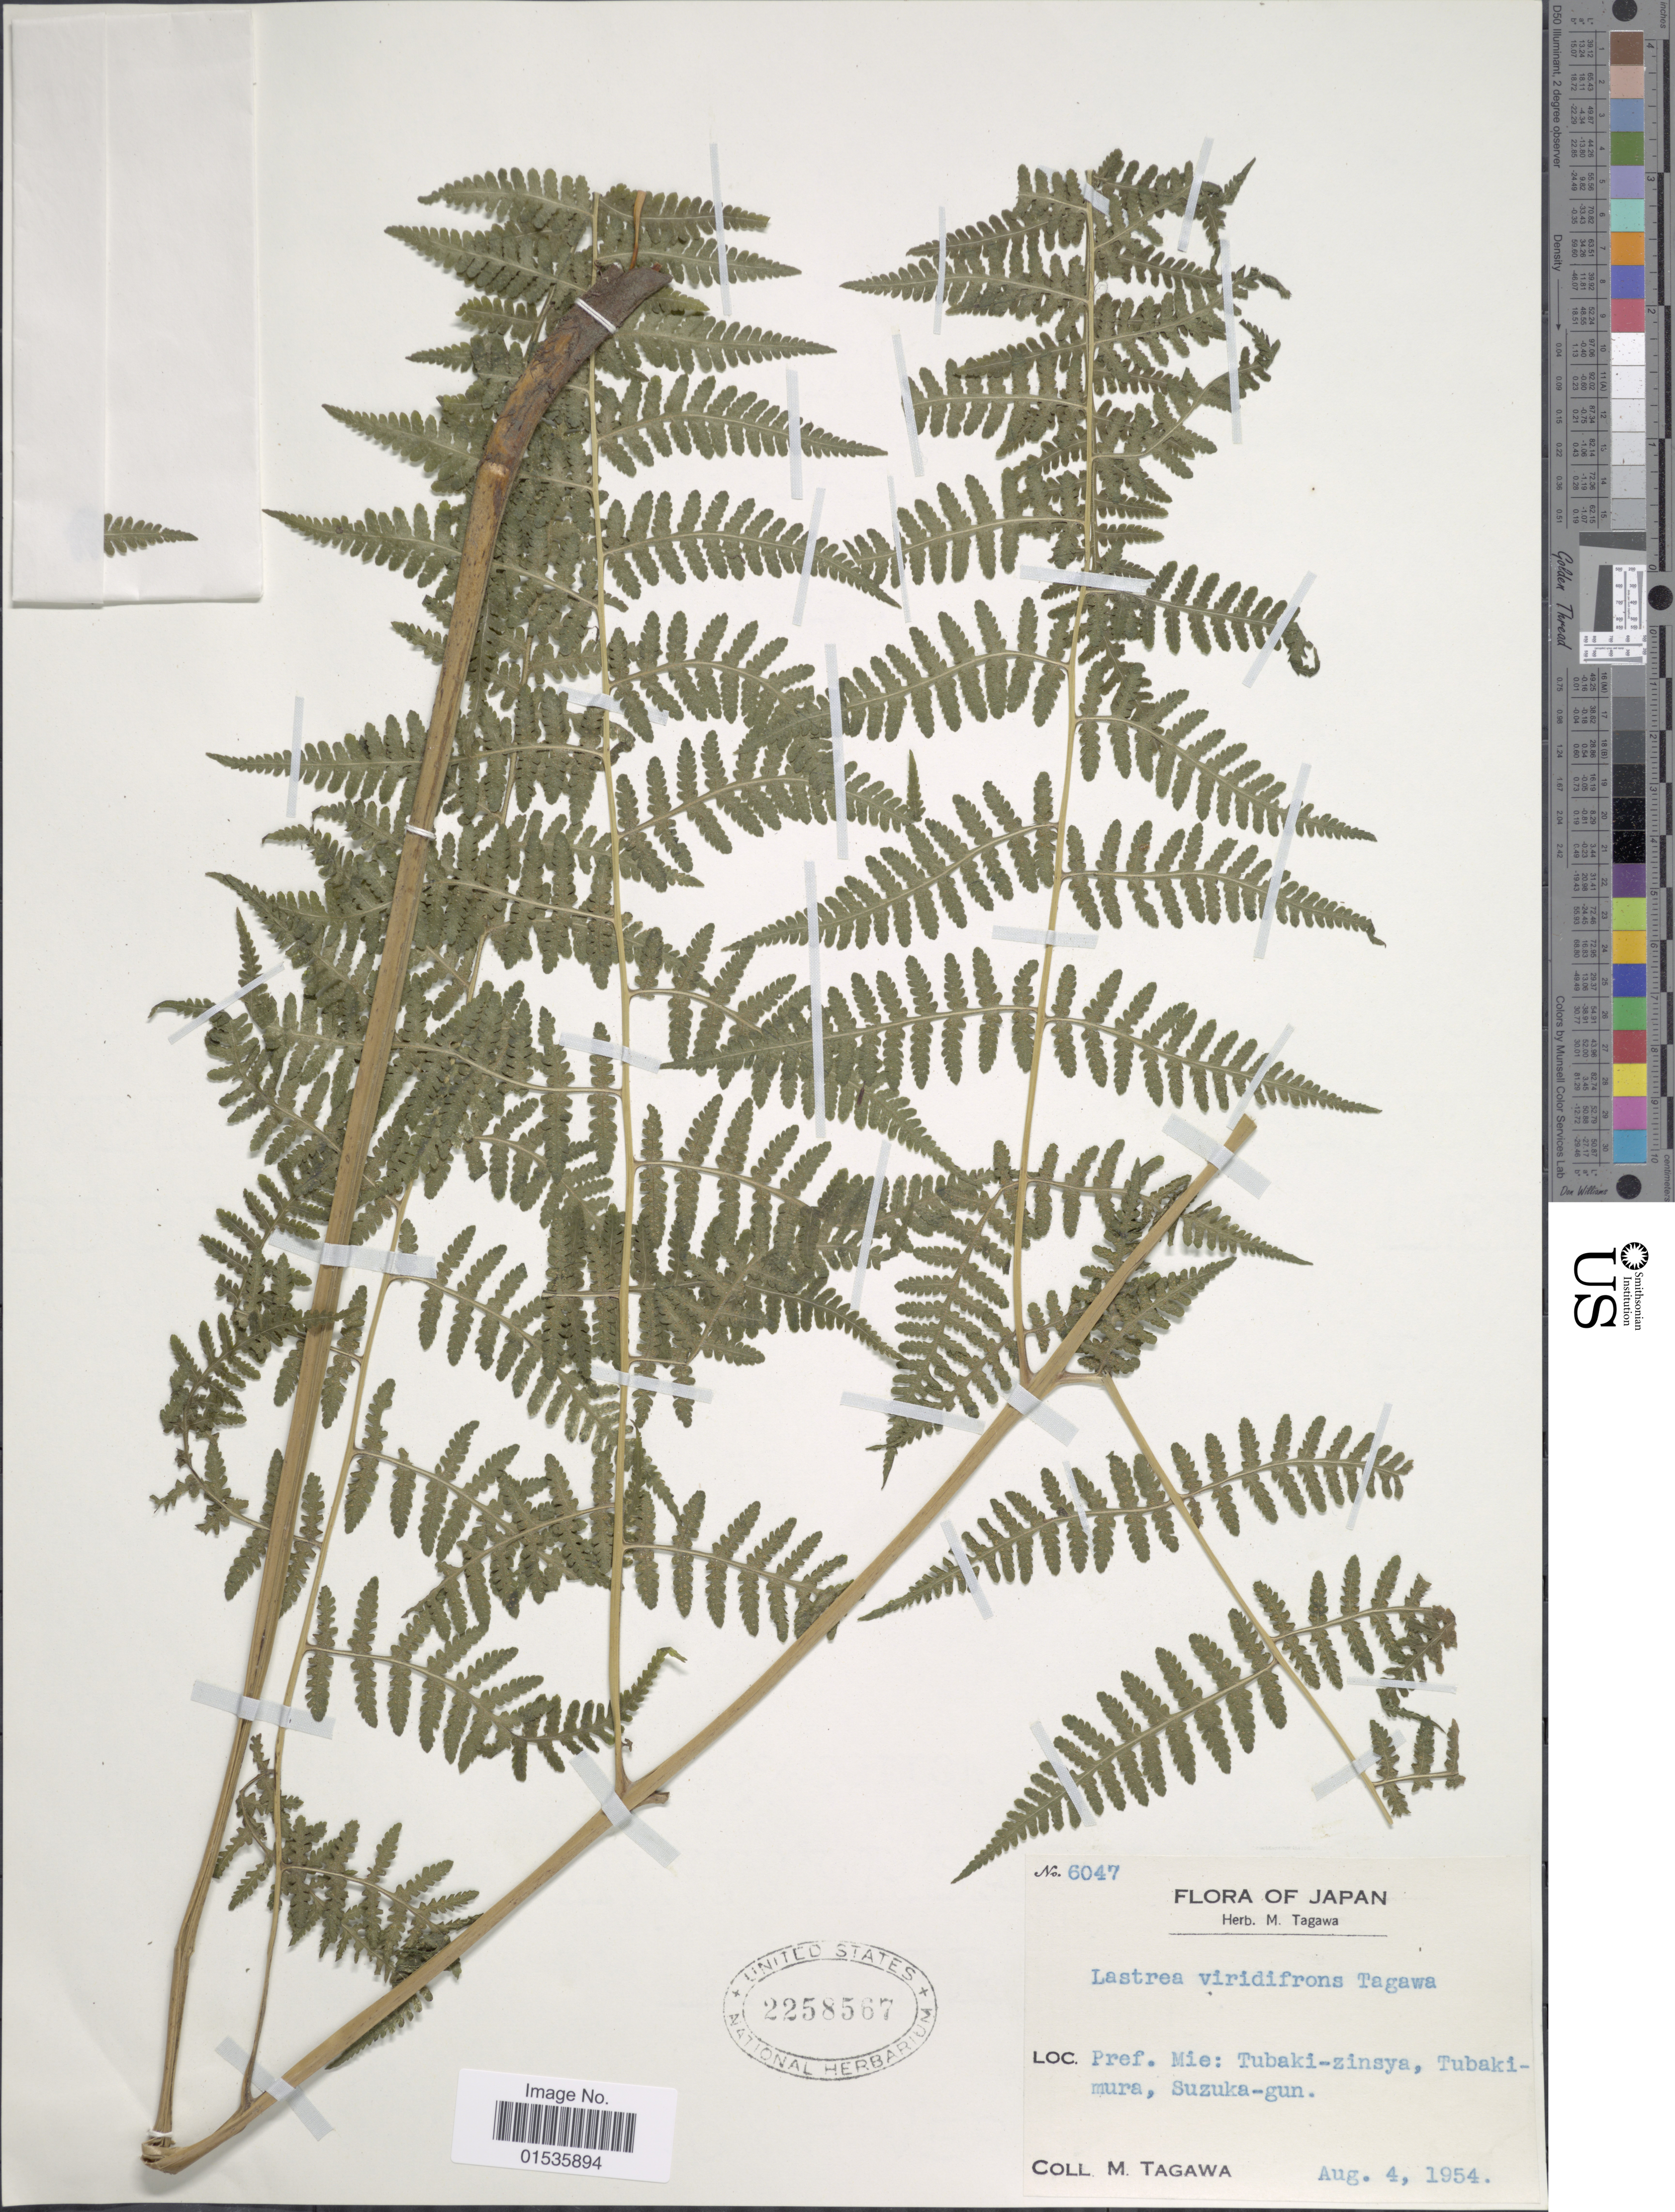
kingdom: Plantae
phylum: Tracheophyta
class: Polypodiopsida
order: Polypodiales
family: Thelypteridaceae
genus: Macrothelypteris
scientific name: Macrothelypteris viridifrons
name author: (Tagawa) Ching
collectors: M. Tagawa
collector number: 6047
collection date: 1954-08-04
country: Japan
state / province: Mie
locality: Japan, Pref. Mie: Tubaki-zinsya, Tubaki-mura, Suzuka-gun.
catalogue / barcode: US 2258567